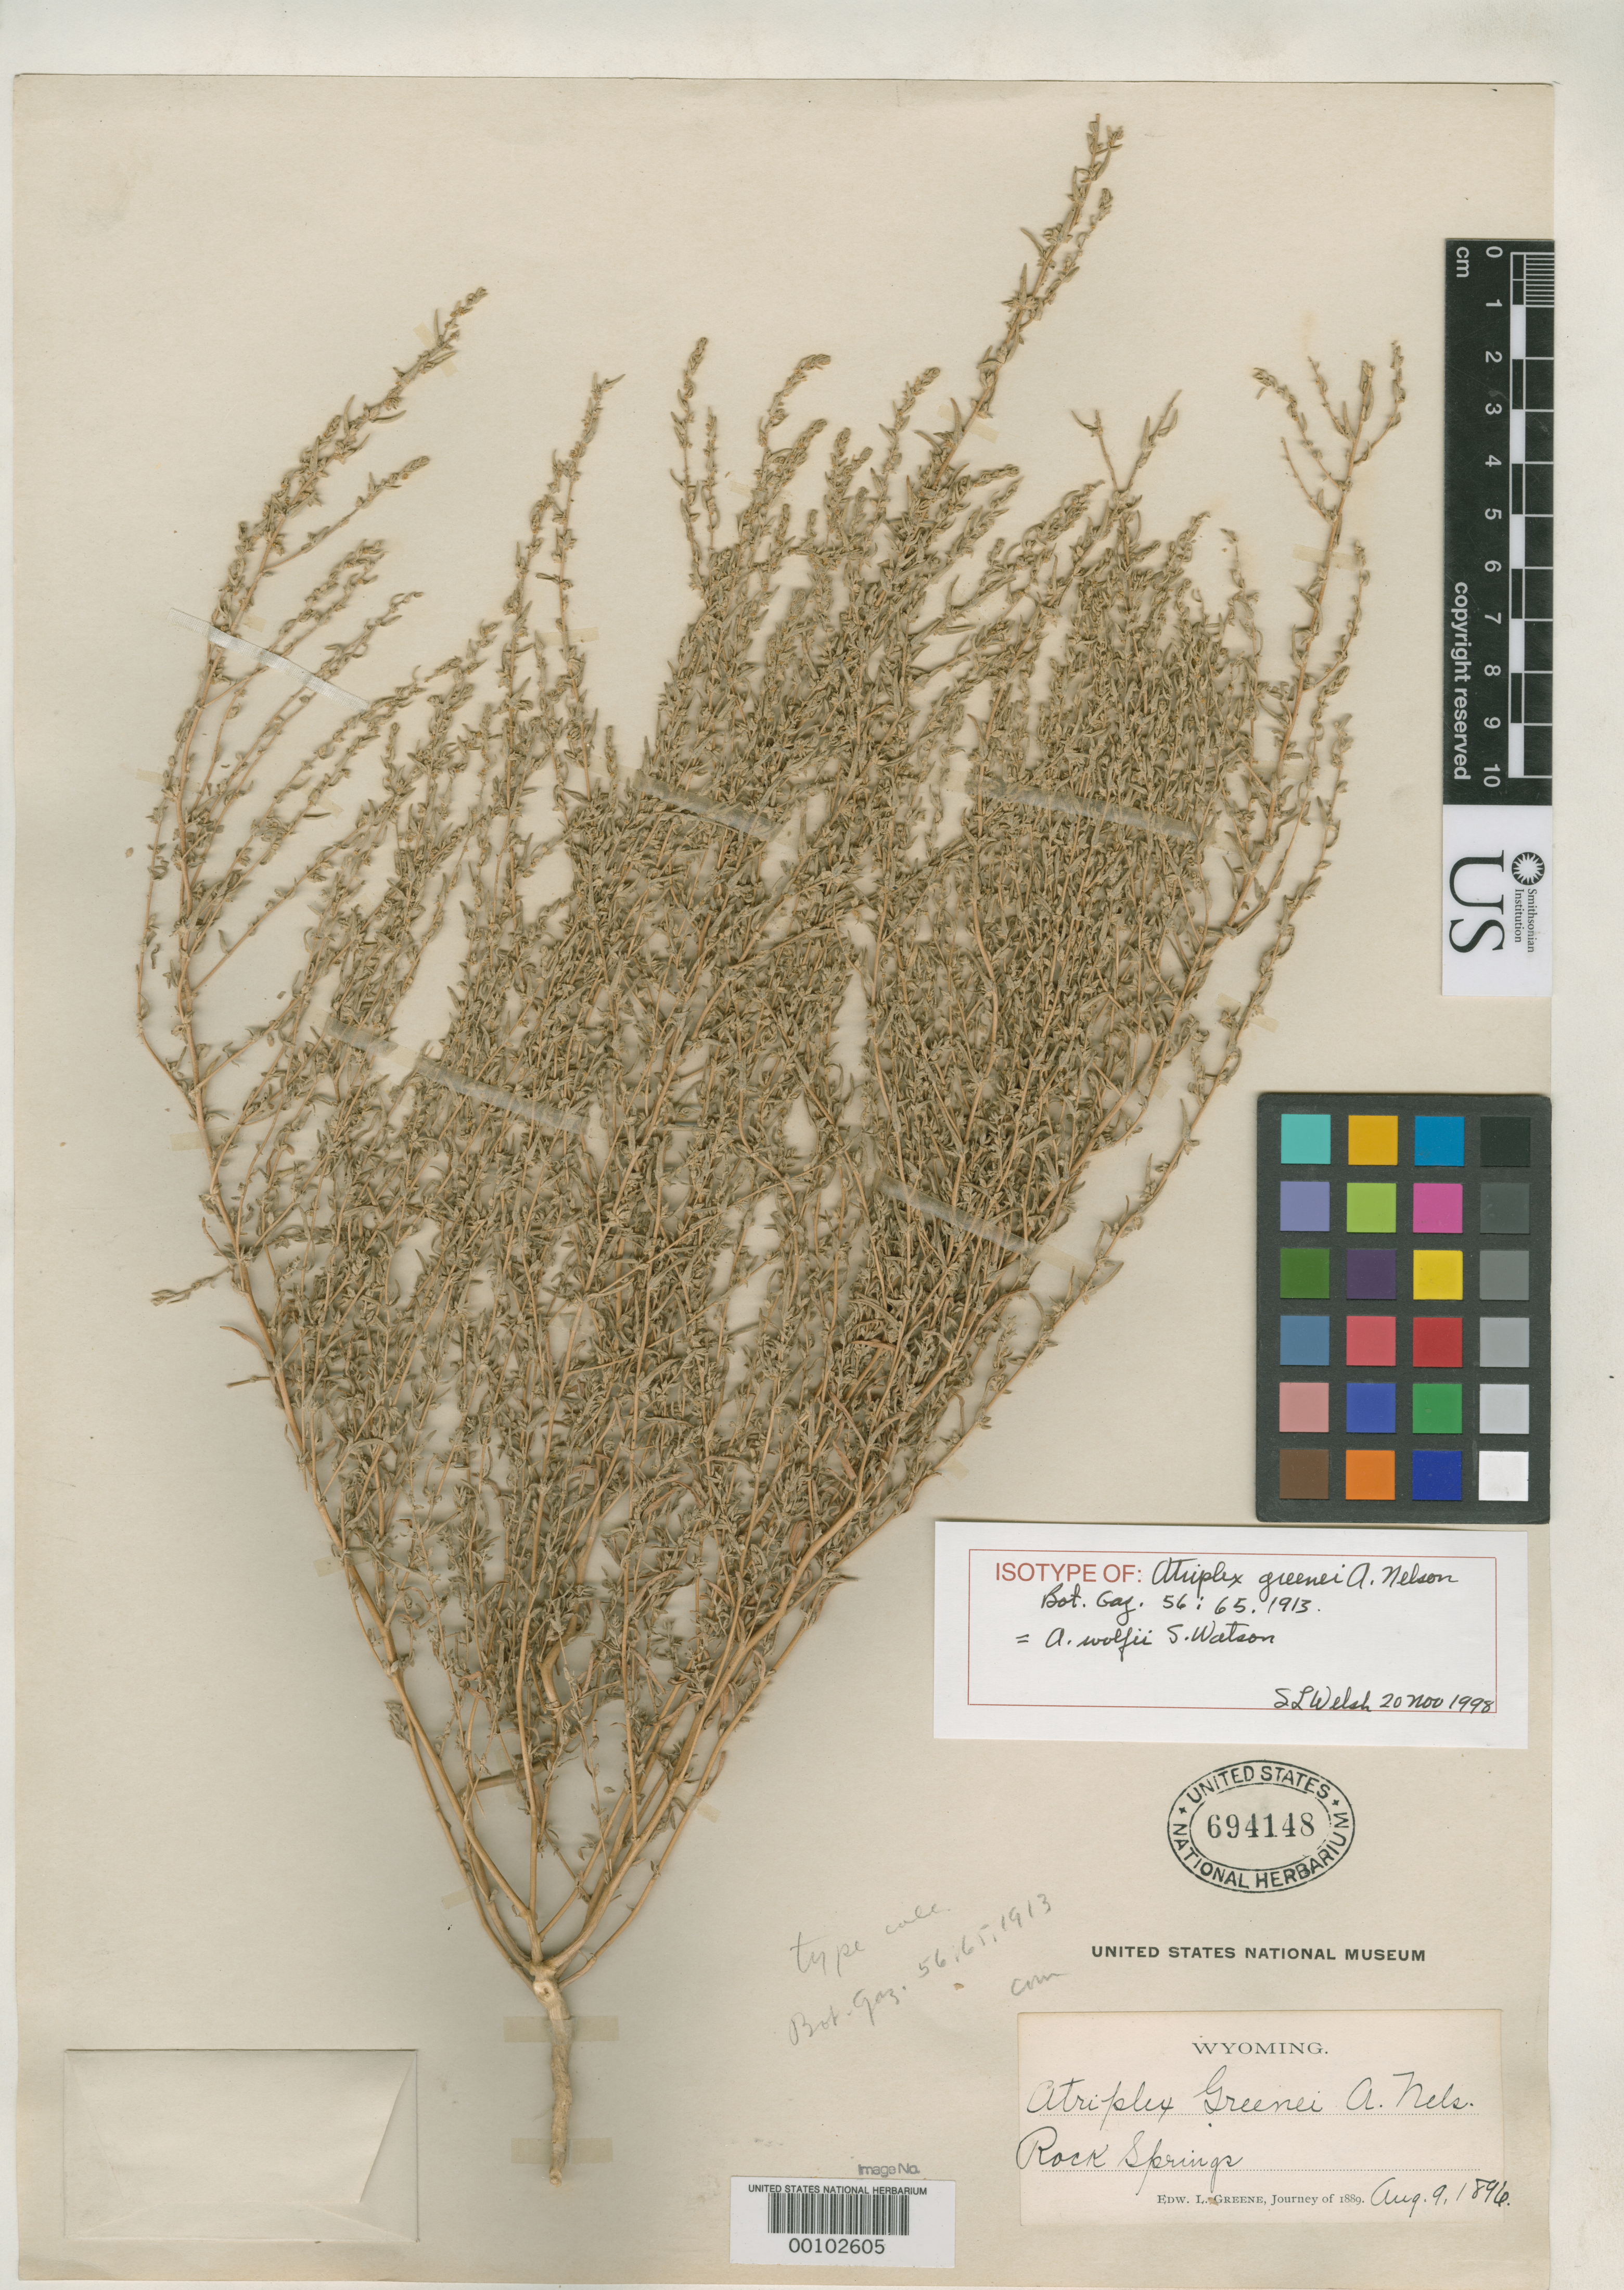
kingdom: Plantae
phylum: Tracheophyta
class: Magnoliopsida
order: Caryophyllales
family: Amaranthaceae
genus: Atriplex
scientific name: Atriplex greenei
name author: A. Nelson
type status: Isotype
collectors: E. L. Greene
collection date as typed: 09 Aug 1896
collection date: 1896-08-09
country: United States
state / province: Wyoming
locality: Rock Springs.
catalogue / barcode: US 694148